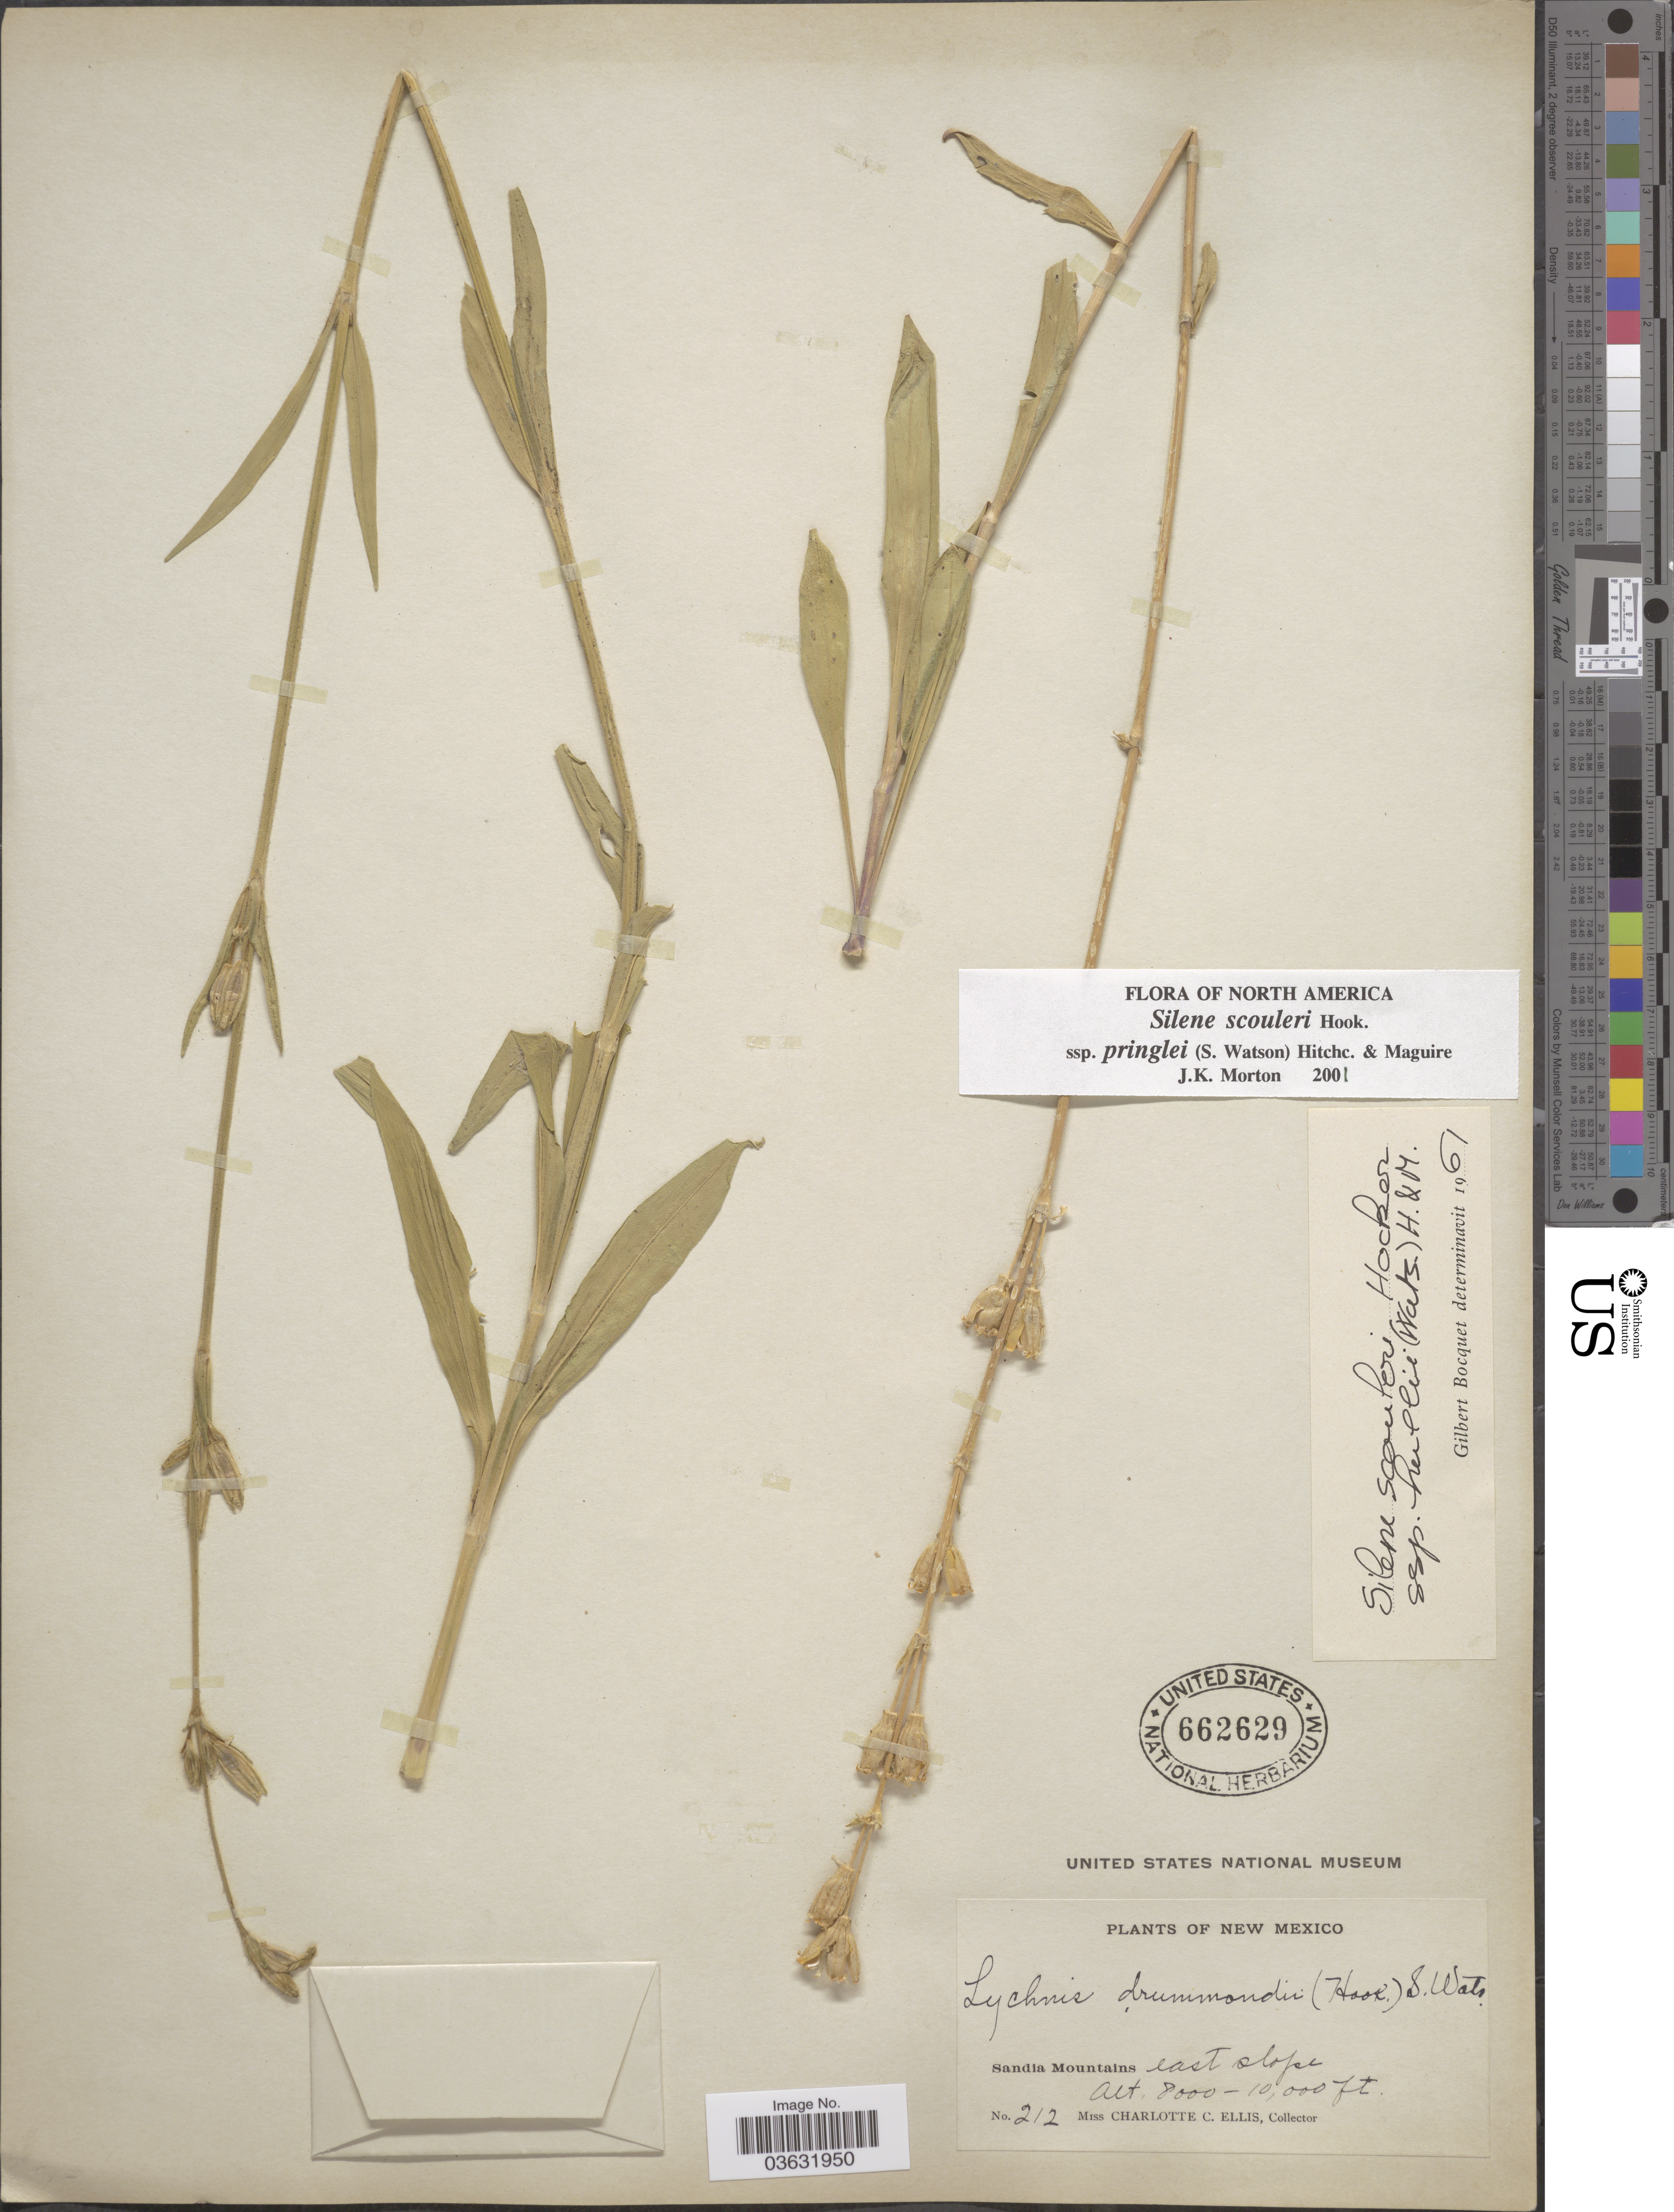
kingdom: Plantae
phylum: Tracheophyta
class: Magnoliopsida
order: Caryophyllales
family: Caryophyllaceae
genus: Silene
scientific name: Silene scouleri subsp. pringlei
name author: (S. Watson) C.L. Hitchc. & Maguire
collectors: C. C. Ellis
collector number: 212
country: United States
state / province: New Mexico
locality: Sandia Mountains east slope.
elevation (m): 2438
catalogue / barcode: US 662629